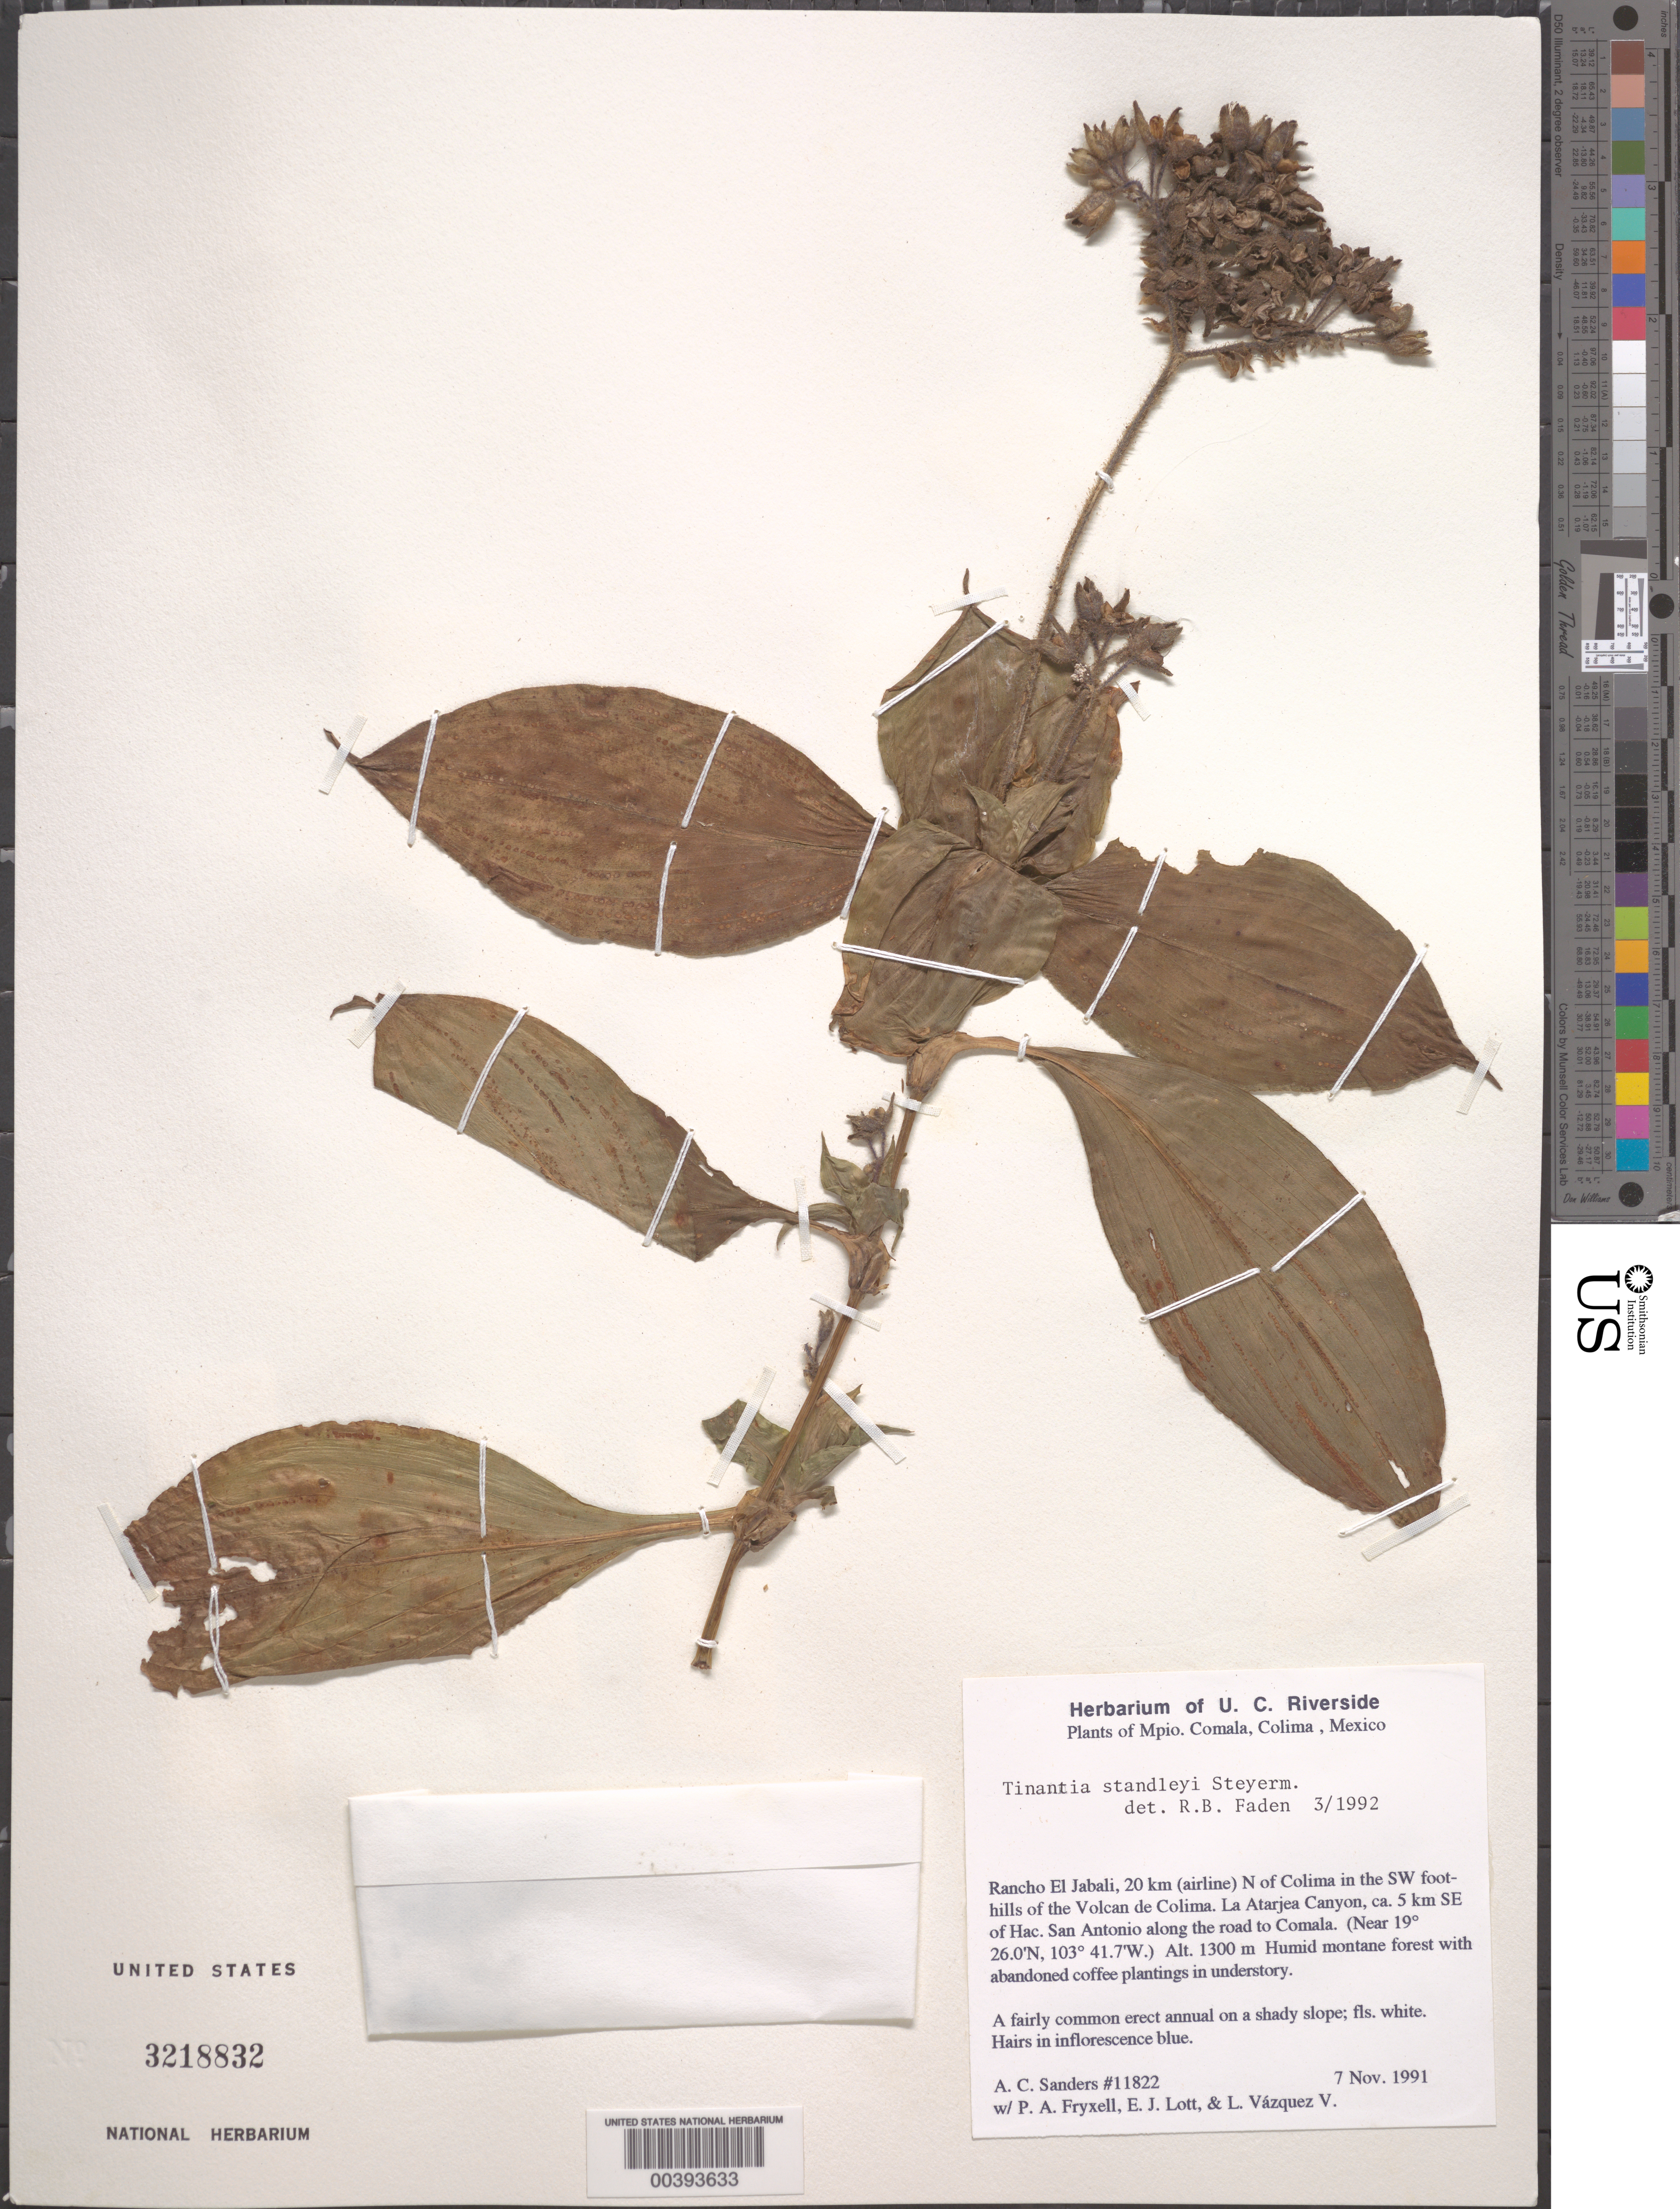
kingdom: Plantae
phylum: Tracheophyta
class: Liliopsida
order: Commelinales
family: Commelinaceae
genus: Tinantia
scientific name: Tinantia standleyi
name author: Steyerm.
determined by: Faden, Robert B., (US), Smithsonian Institution - National Museum of Natural History (UNITED STATES)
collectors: A. Sanders, P. A. Fryxell, E. Lott & L. Vazquez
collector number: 11822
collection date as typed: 07 Nov 1991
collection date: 1991-11-07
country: Mexico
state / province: Colima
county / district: Comala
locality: Rancho El Jabali, 20 km N of Colima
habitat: Humid montane forest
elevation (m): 1300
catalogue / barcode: US 3218832